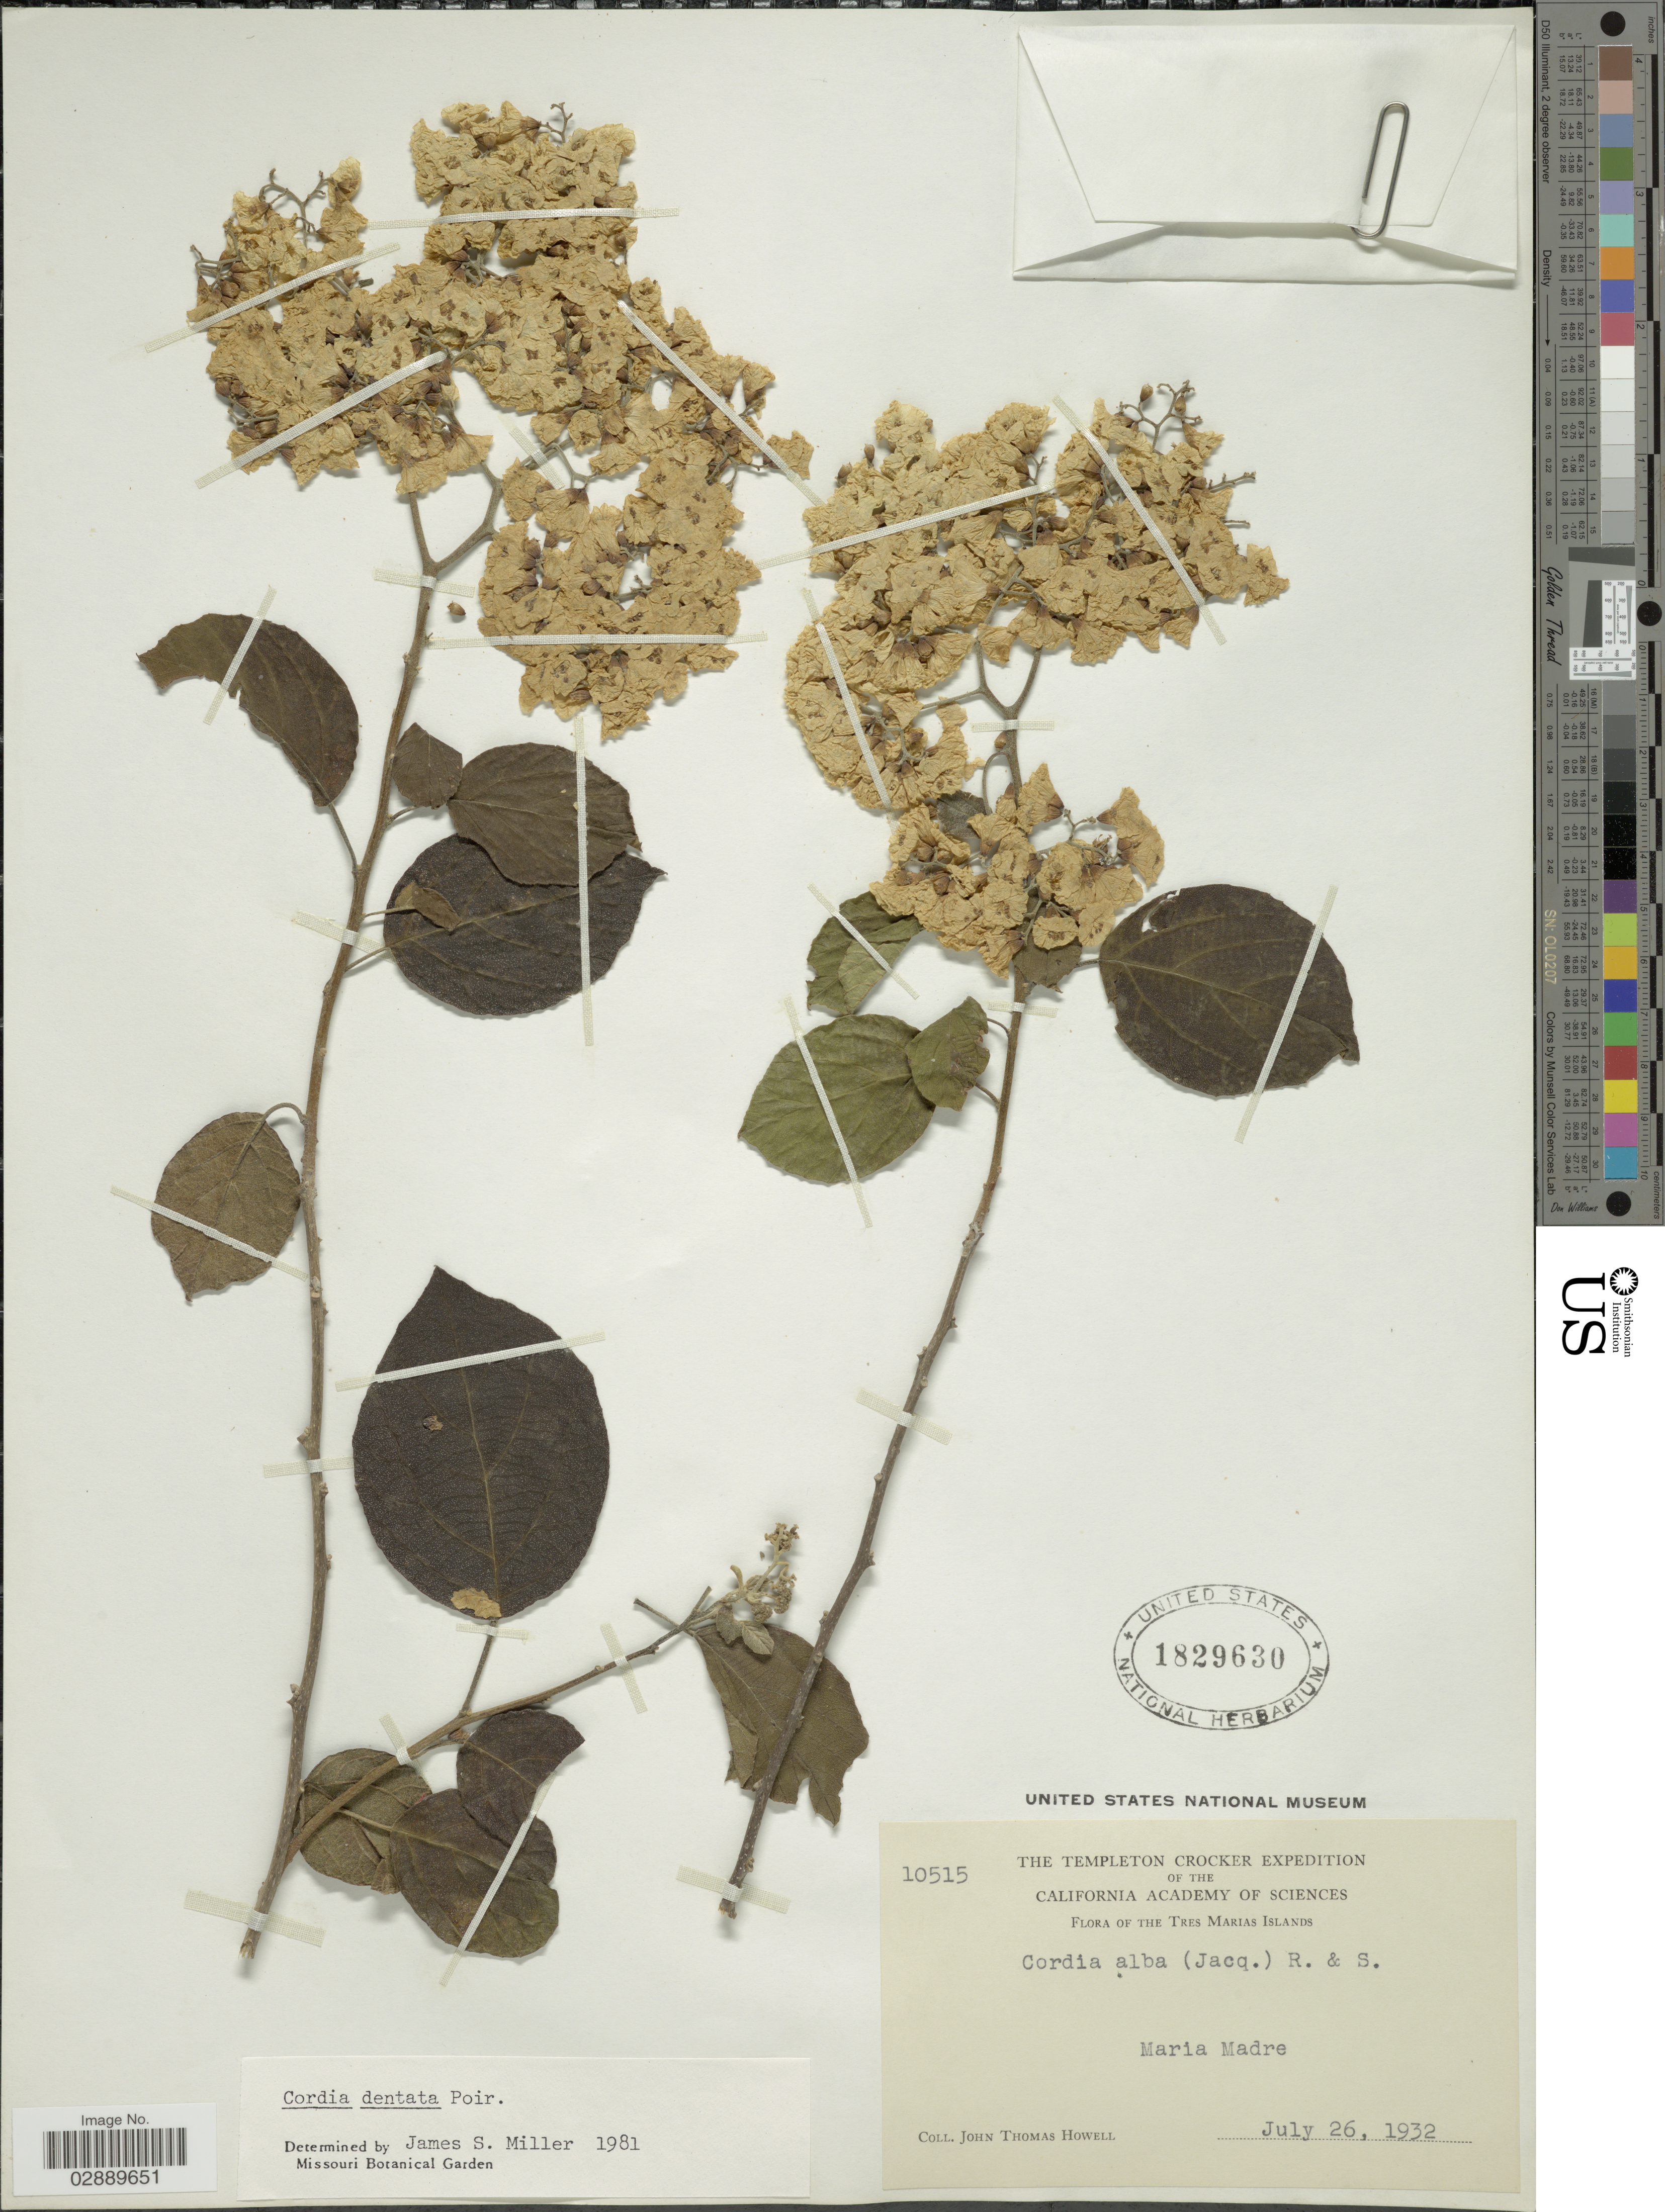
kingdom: Plantae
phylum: Tracheophyta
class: Magnoliopsida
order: Boraginales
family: Cordiaceae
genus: Cordia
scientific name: Cordia dentata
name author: Poir.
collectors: J. T. Howell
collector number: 10515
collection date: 1932-07-26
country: Mexico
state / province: Nayarit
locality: Tres Marias Islands. Maria Madre.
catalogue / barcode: US 1829630